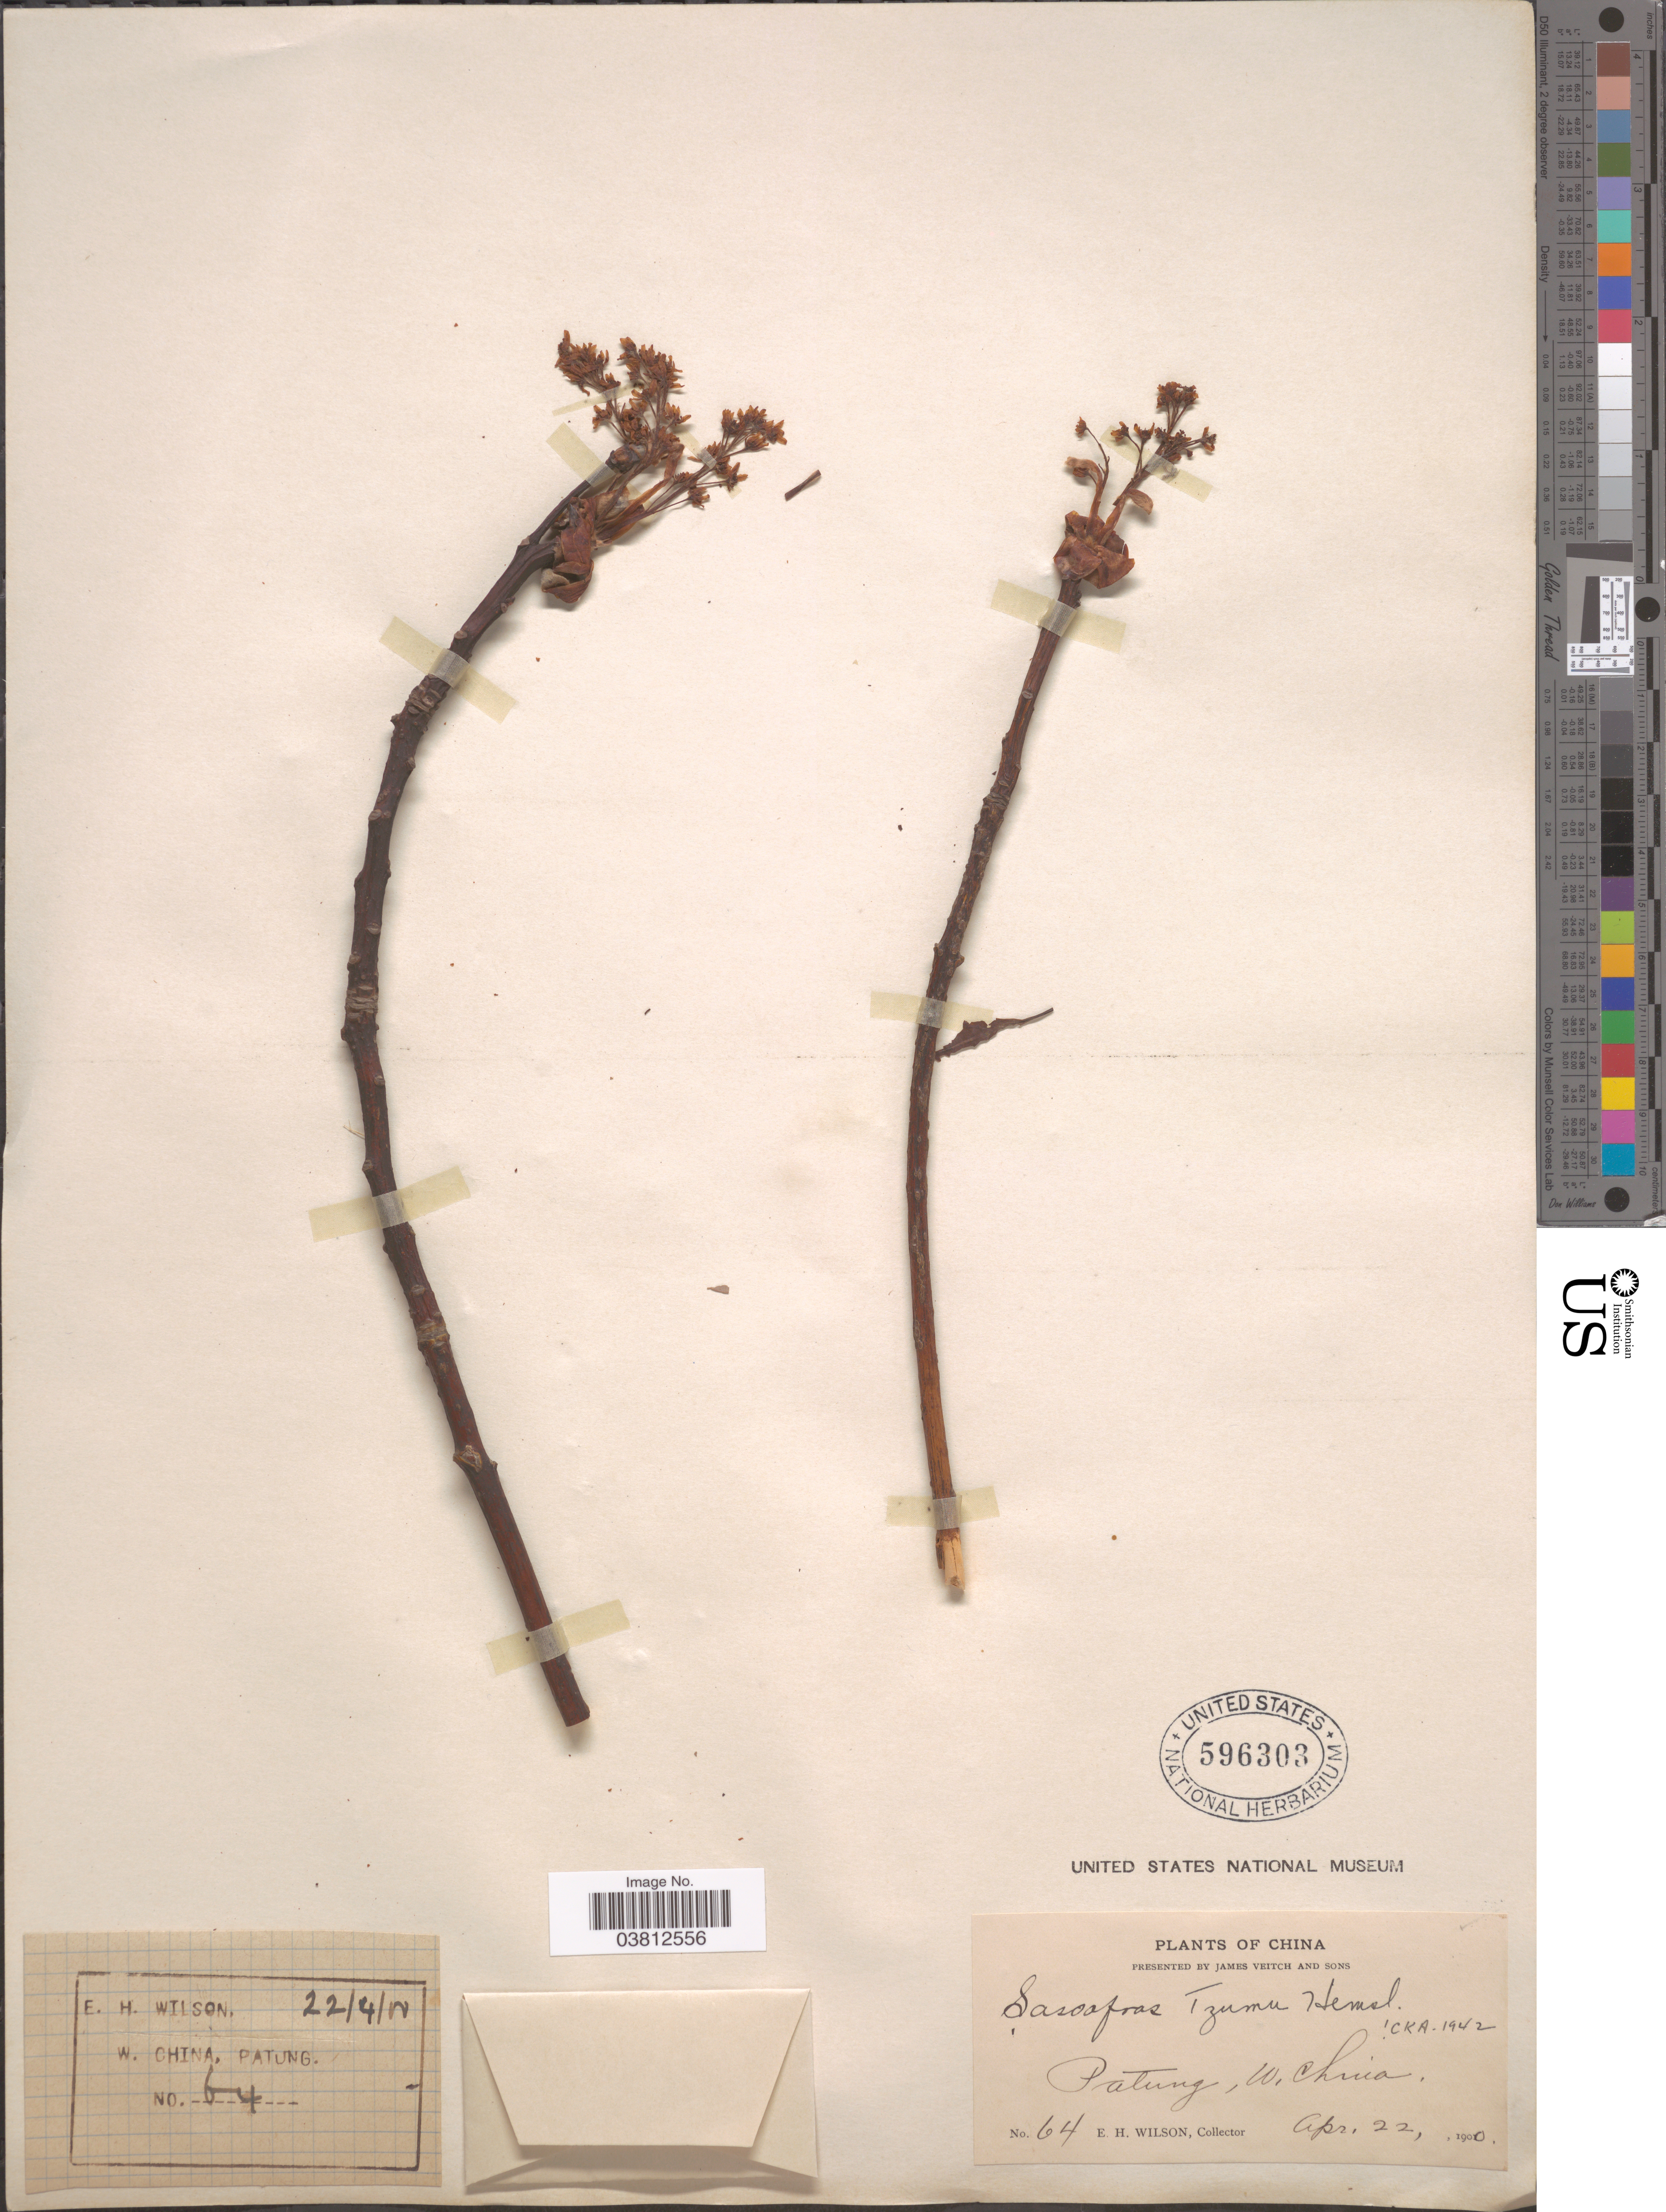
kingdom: Plantae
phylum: Tracheophyta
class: Magnoliopsida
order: Laurales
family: Lauraceae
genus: Sassafras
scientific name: Sassafras tzumu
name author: (Hemsl.) Hemsl.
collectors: E. Wilson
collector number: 64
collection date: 1900-04-22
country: China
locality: Patung, West China.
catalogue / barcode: US 596303